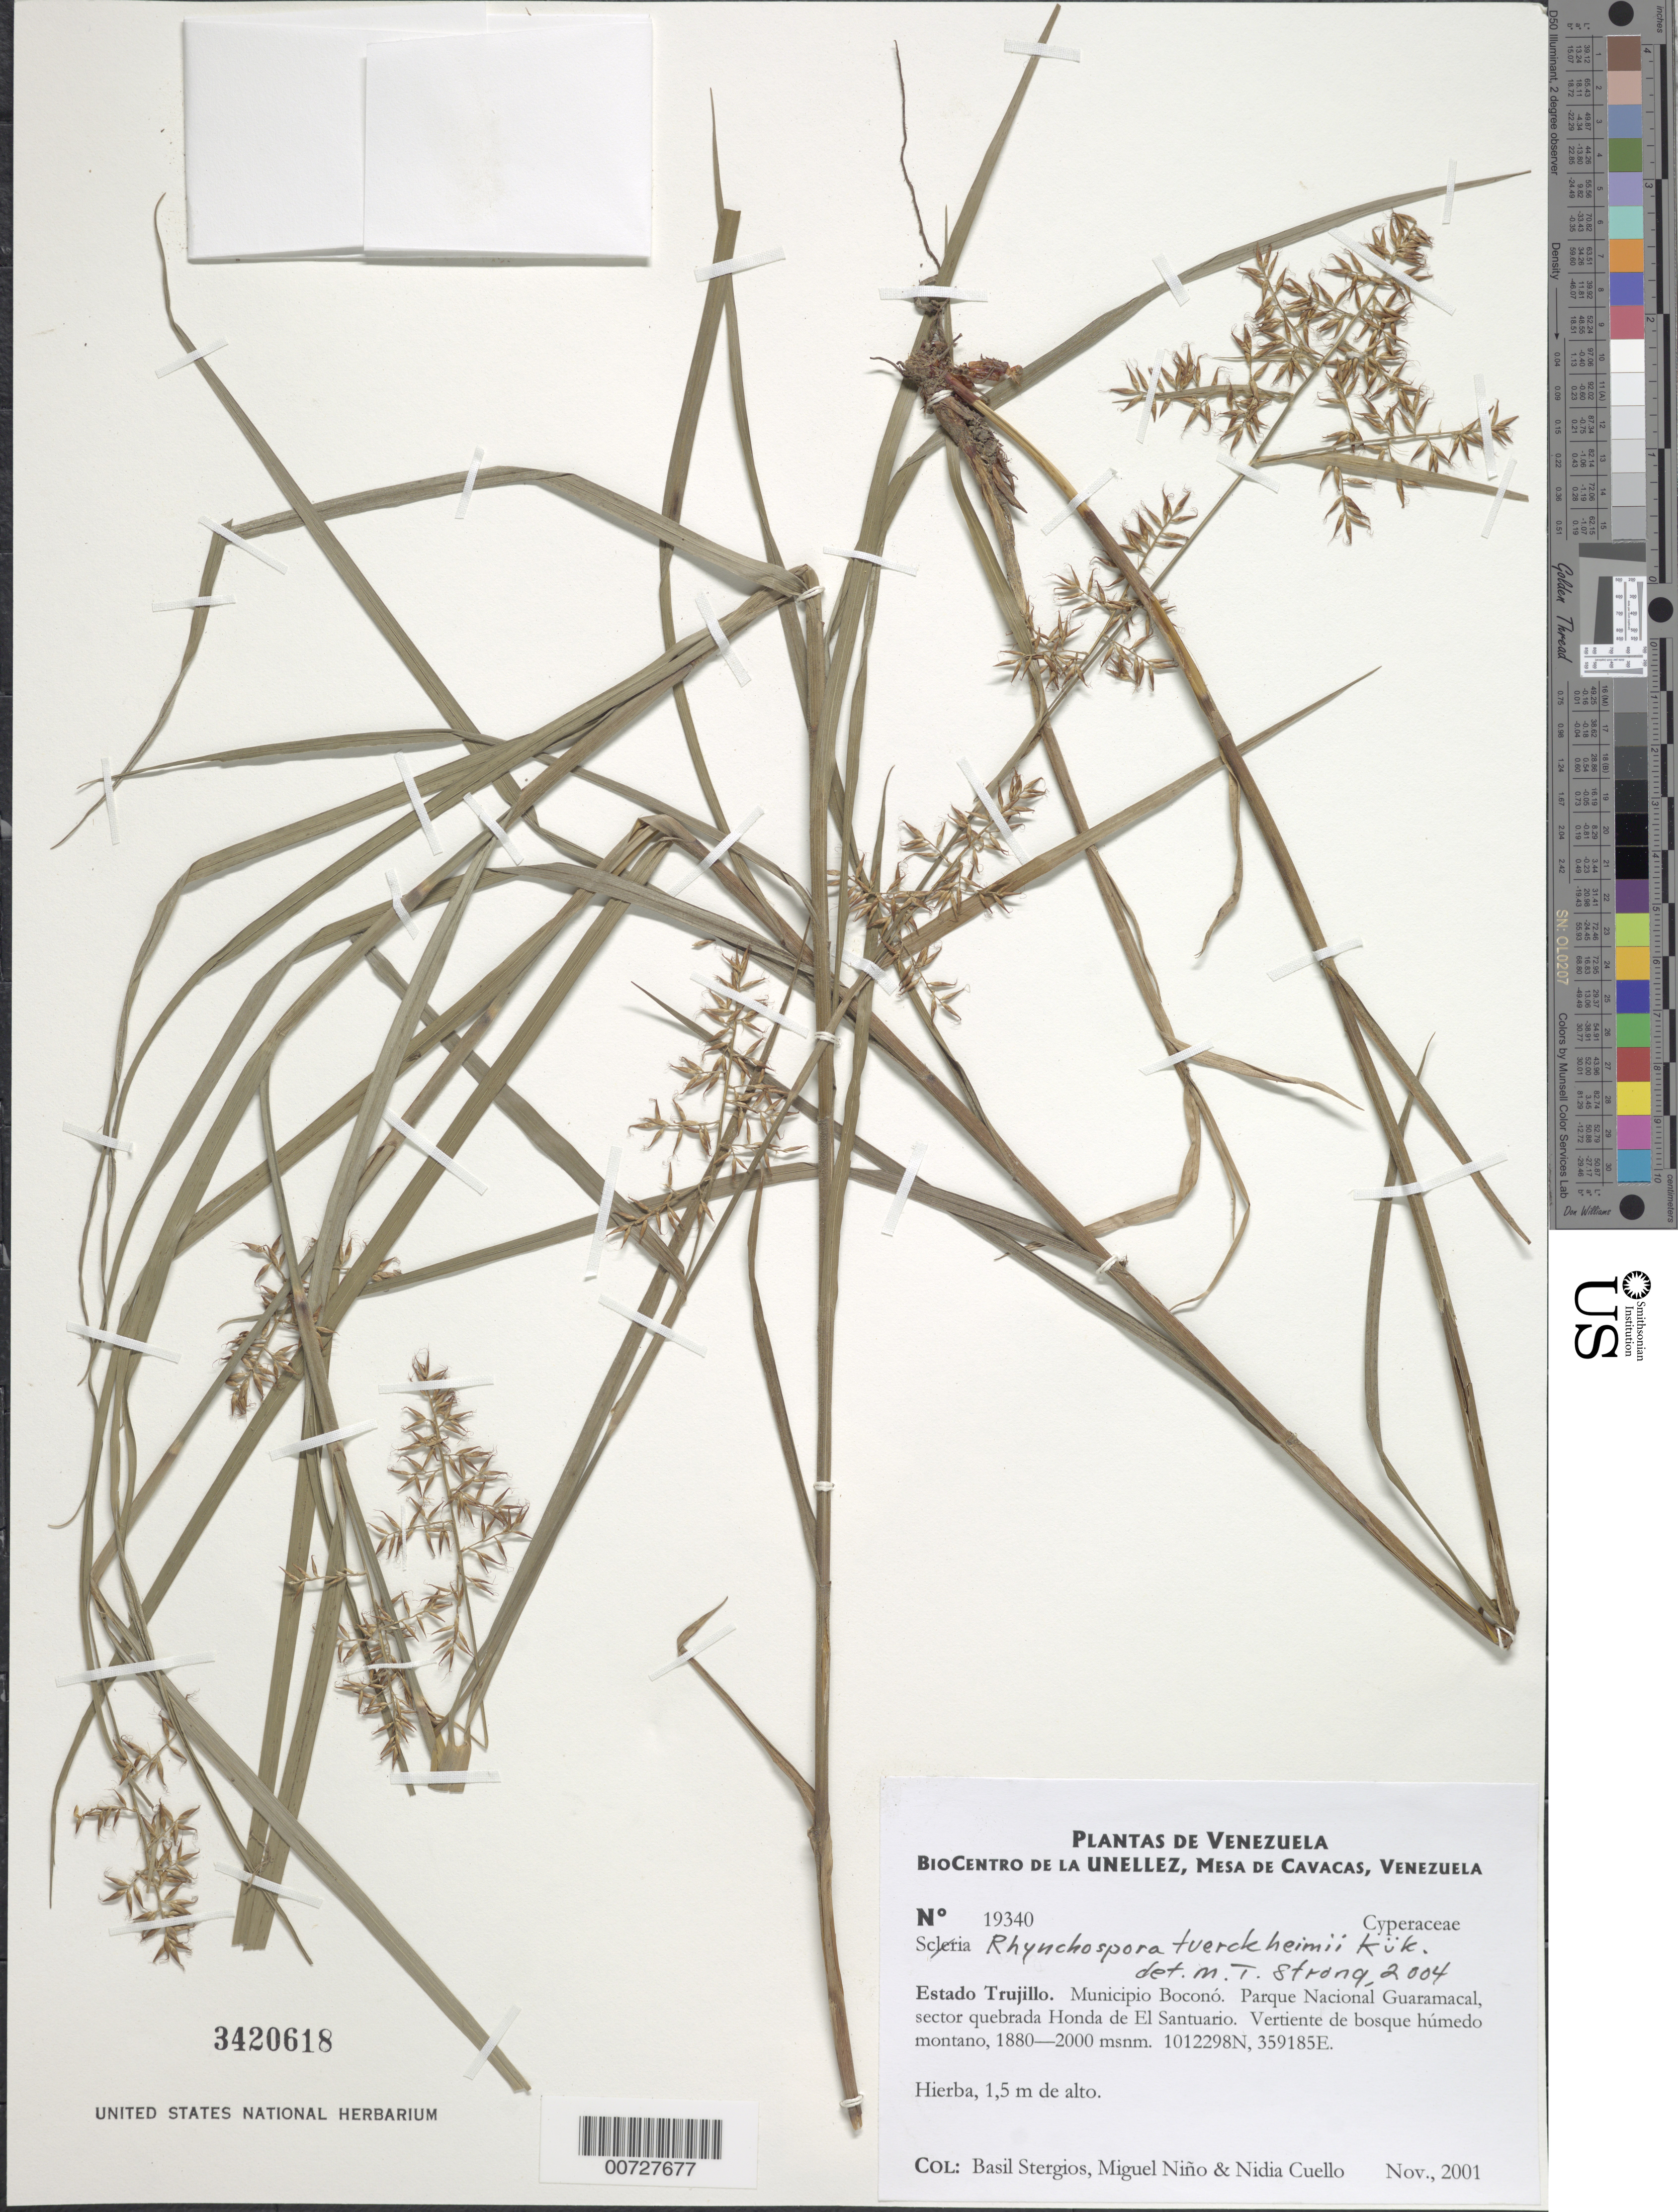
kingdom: Plantae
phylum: Tracheophyta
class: Liliopsida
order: Poales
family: Cyperaceae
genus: Rhynchospora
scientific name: Rhynchospora tuerckheimii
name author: C.B. Clarke ex Kük.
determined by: Strong, M. T., (US), Smithsonian Institution - National Museum of Natural History (UNITED STATES)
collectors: B. G. Stergios, S. M. Niño & N. L. Cuello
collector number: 19340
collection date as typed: Nov 2001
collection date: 2001-11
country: Venezuela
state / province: Trujillo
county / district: Boconó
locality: Parque Nacional Guaramacal. Sector quebrada Honda de El Santuario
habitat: Vertiente de bosque húmedo montano.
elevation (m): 1880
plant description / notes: PORT, US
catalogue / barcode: US 3420618